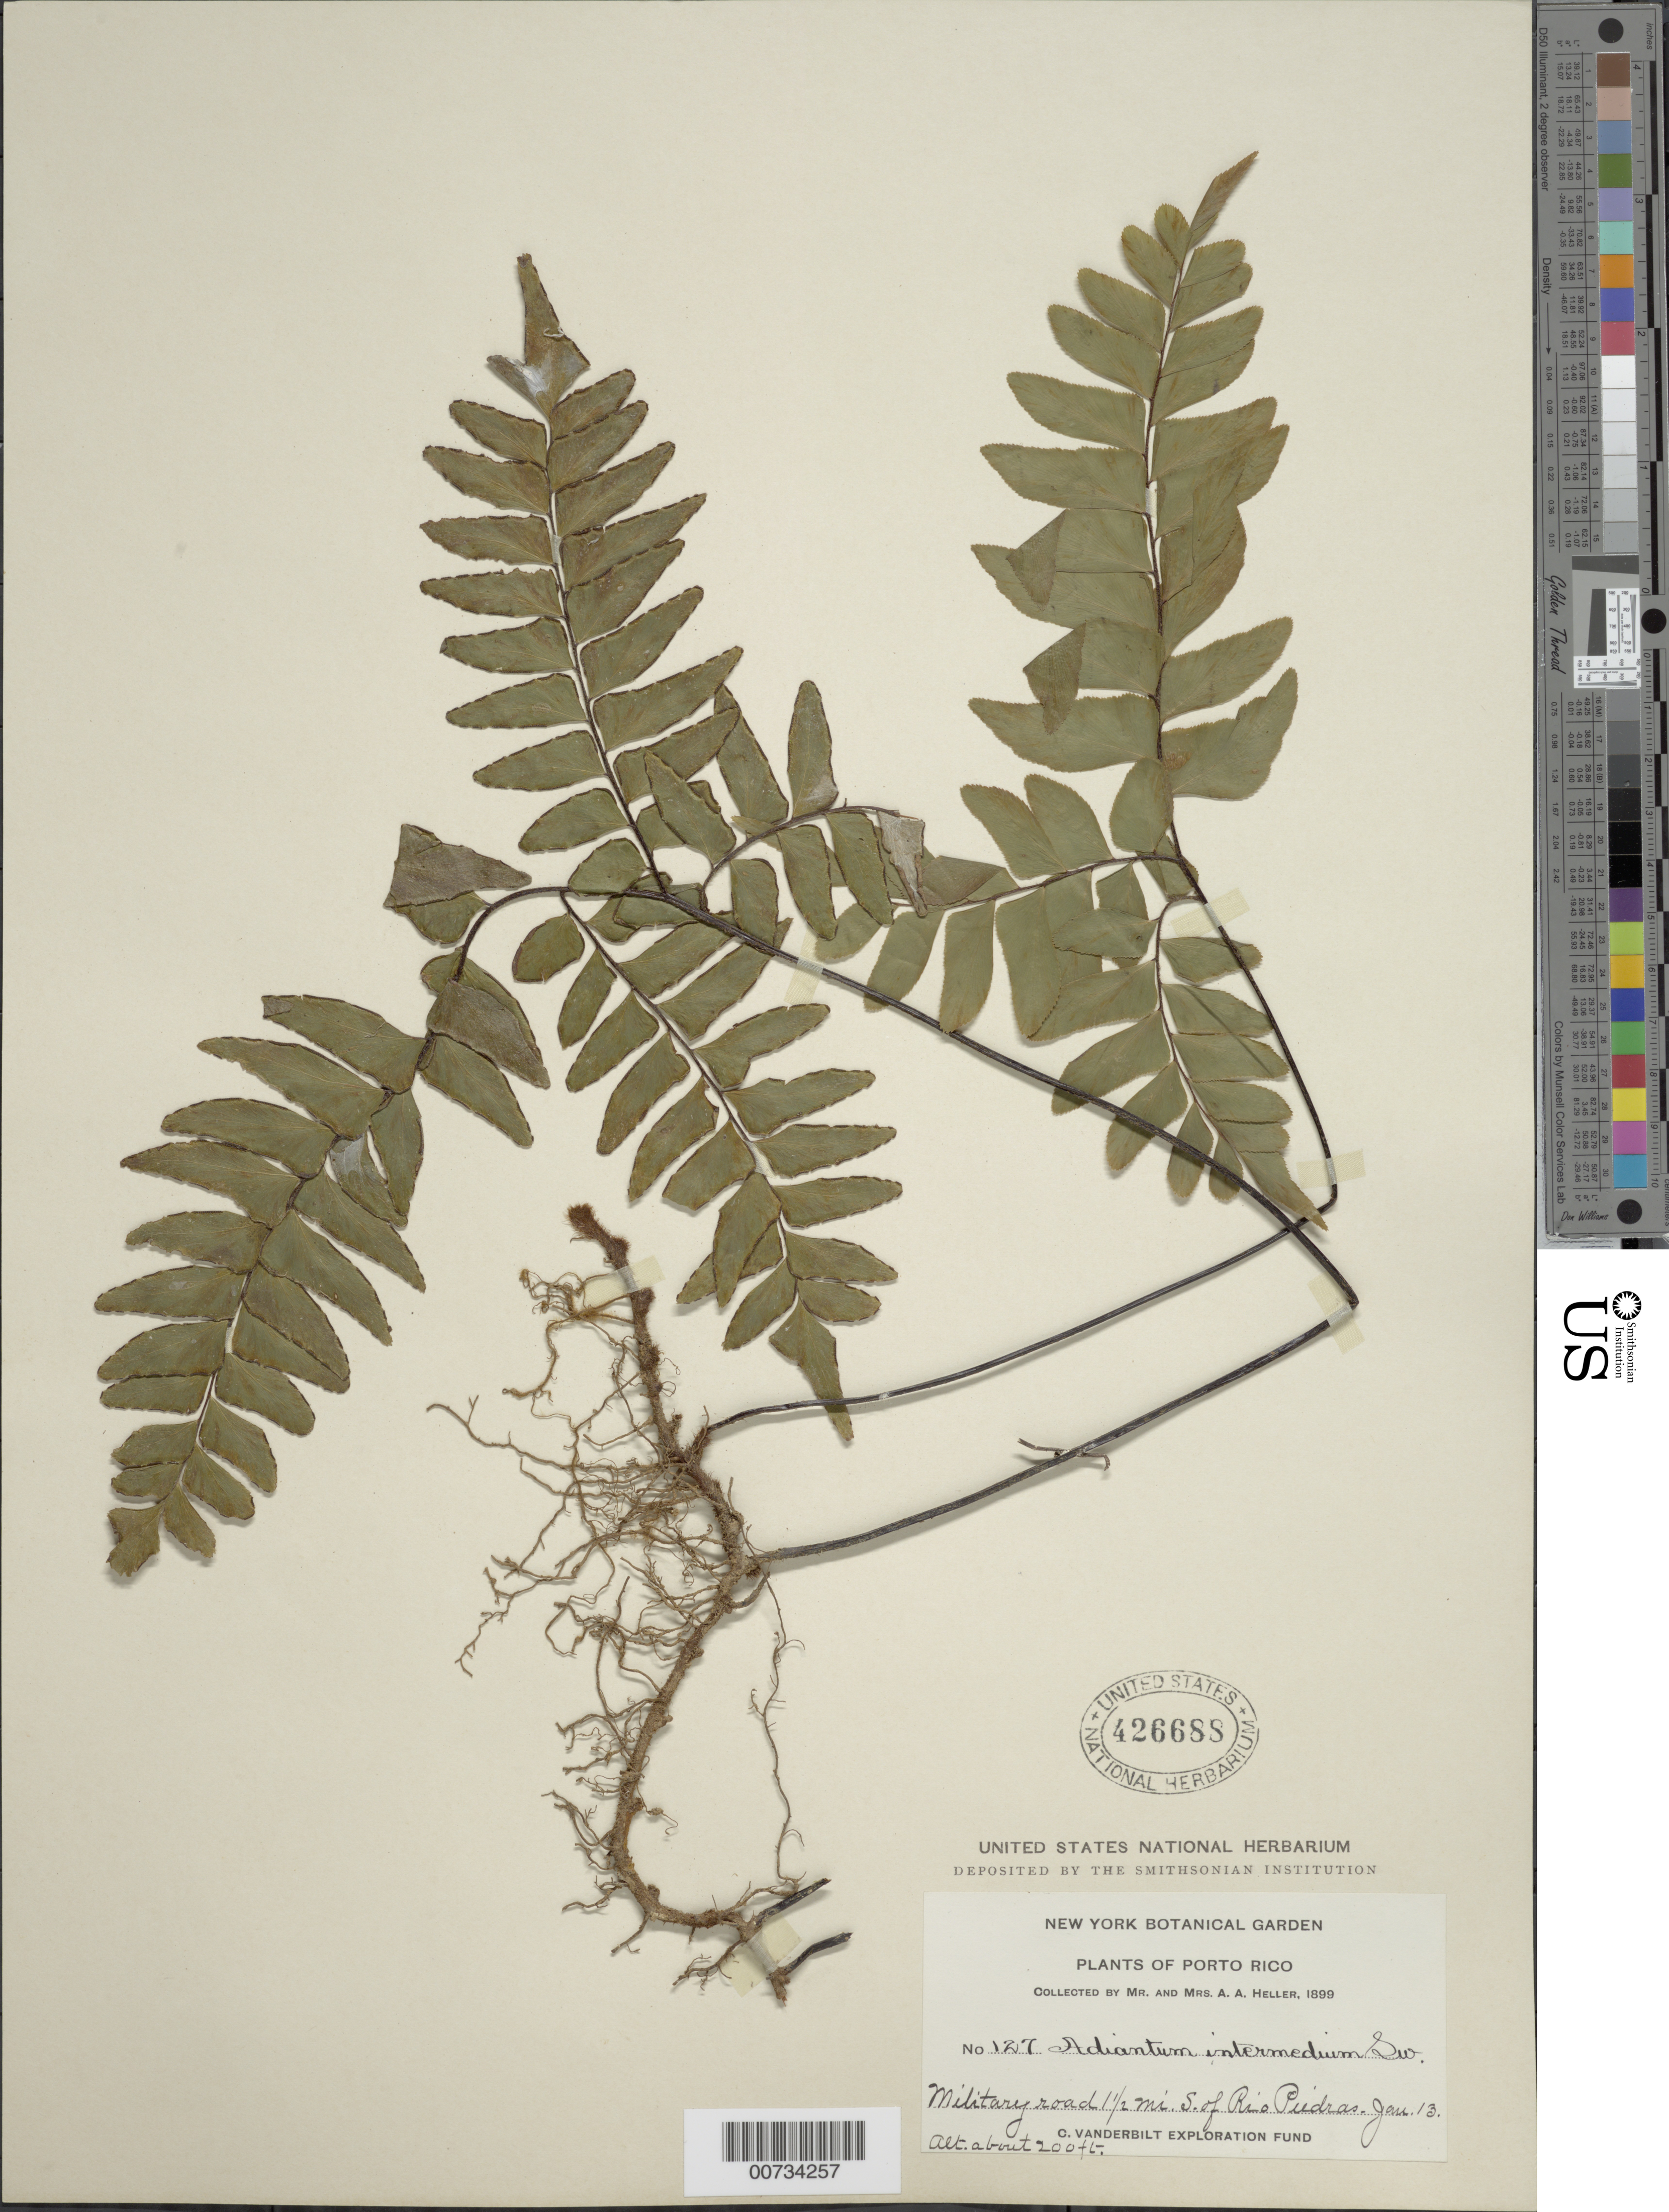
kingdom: Plantae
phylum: Tracheophyta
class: Polypodiopsida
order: Polypodiales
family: Pteridaceae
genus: Adiantum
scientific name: Adiantum latifolium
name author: Lam.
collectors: A. A. Heller & E. G. Heller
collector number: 127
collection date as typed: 13 Jan 1899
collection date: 1899-01-13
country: Puerto Rico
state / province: San Juan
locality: Military Road 1 1/2 mi S of Rio Piedras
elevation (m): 61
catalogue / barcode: US 426688